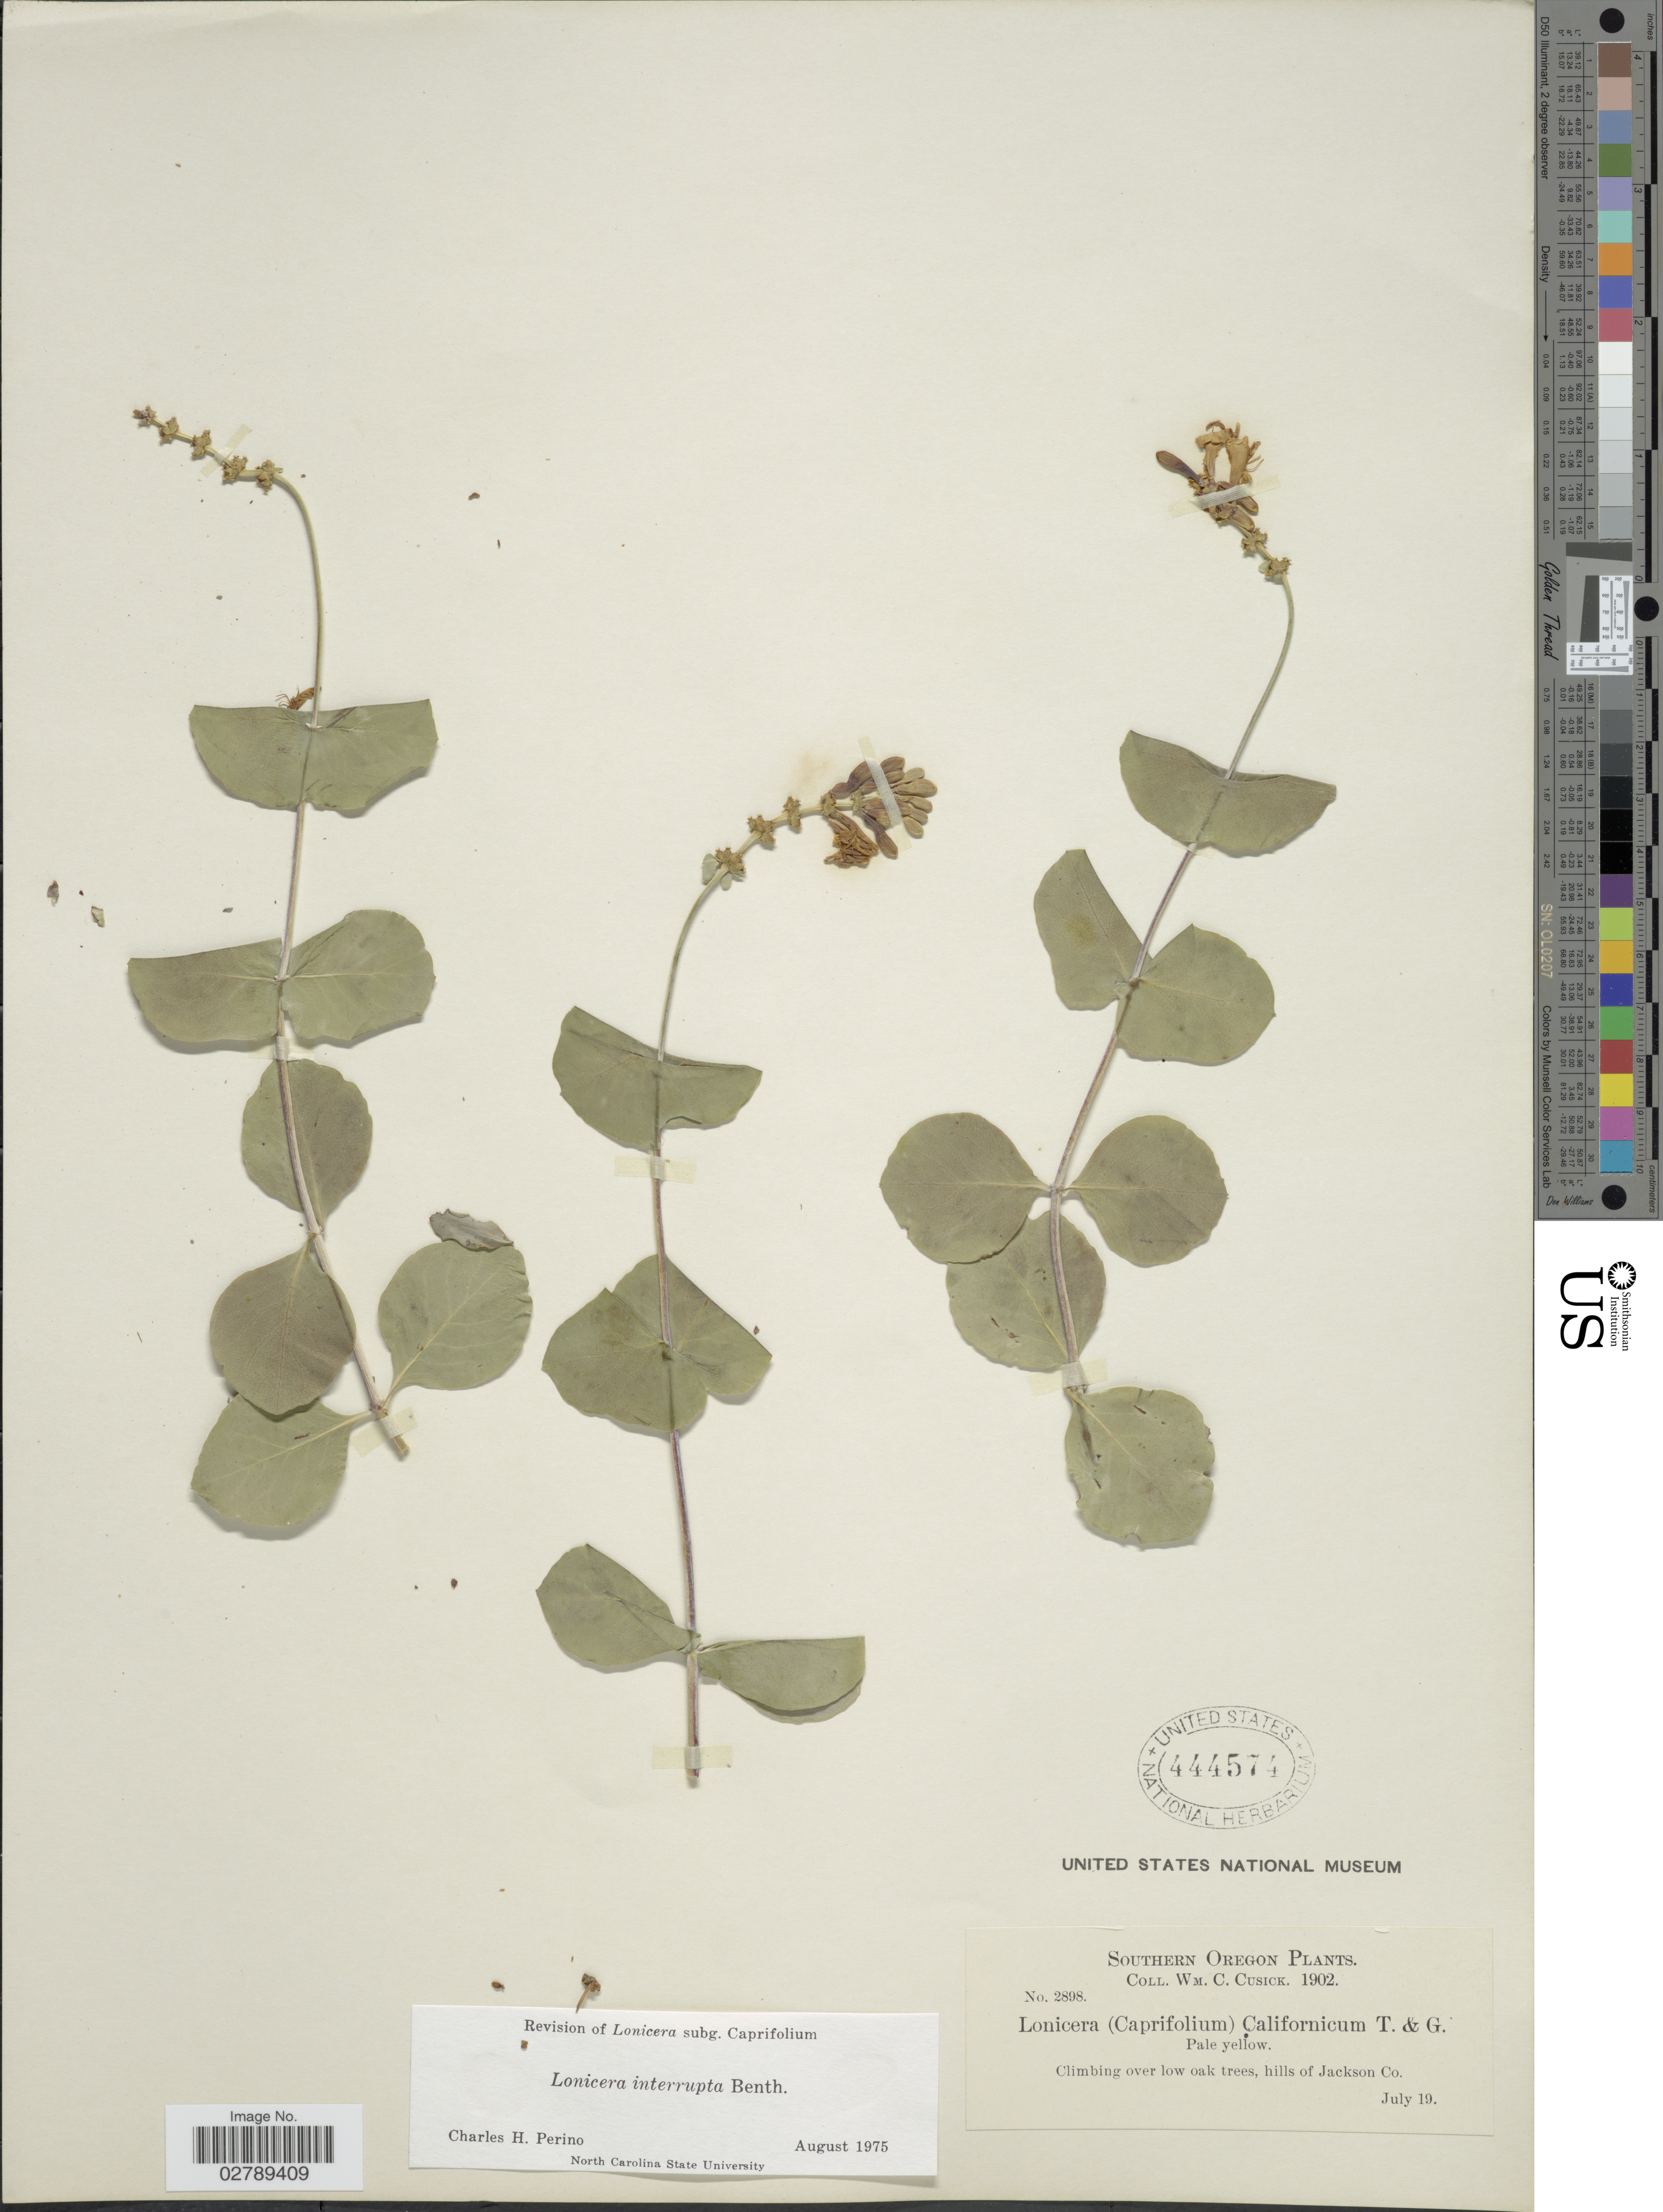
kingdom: Plantae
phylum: Tracheophyta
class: Magnoliopsida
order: Dipsacales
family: Caprifoliaceae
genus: Lonicera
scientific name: Lonicera interrupta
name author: Benth.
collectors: W. C. Cusick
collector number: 2898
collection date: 1902-07-19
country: United States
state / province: Oregon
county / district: Jackson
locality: Southern Oregon. Climbing over low oak trees, hills of Jackson Co.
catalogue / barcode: US 444574